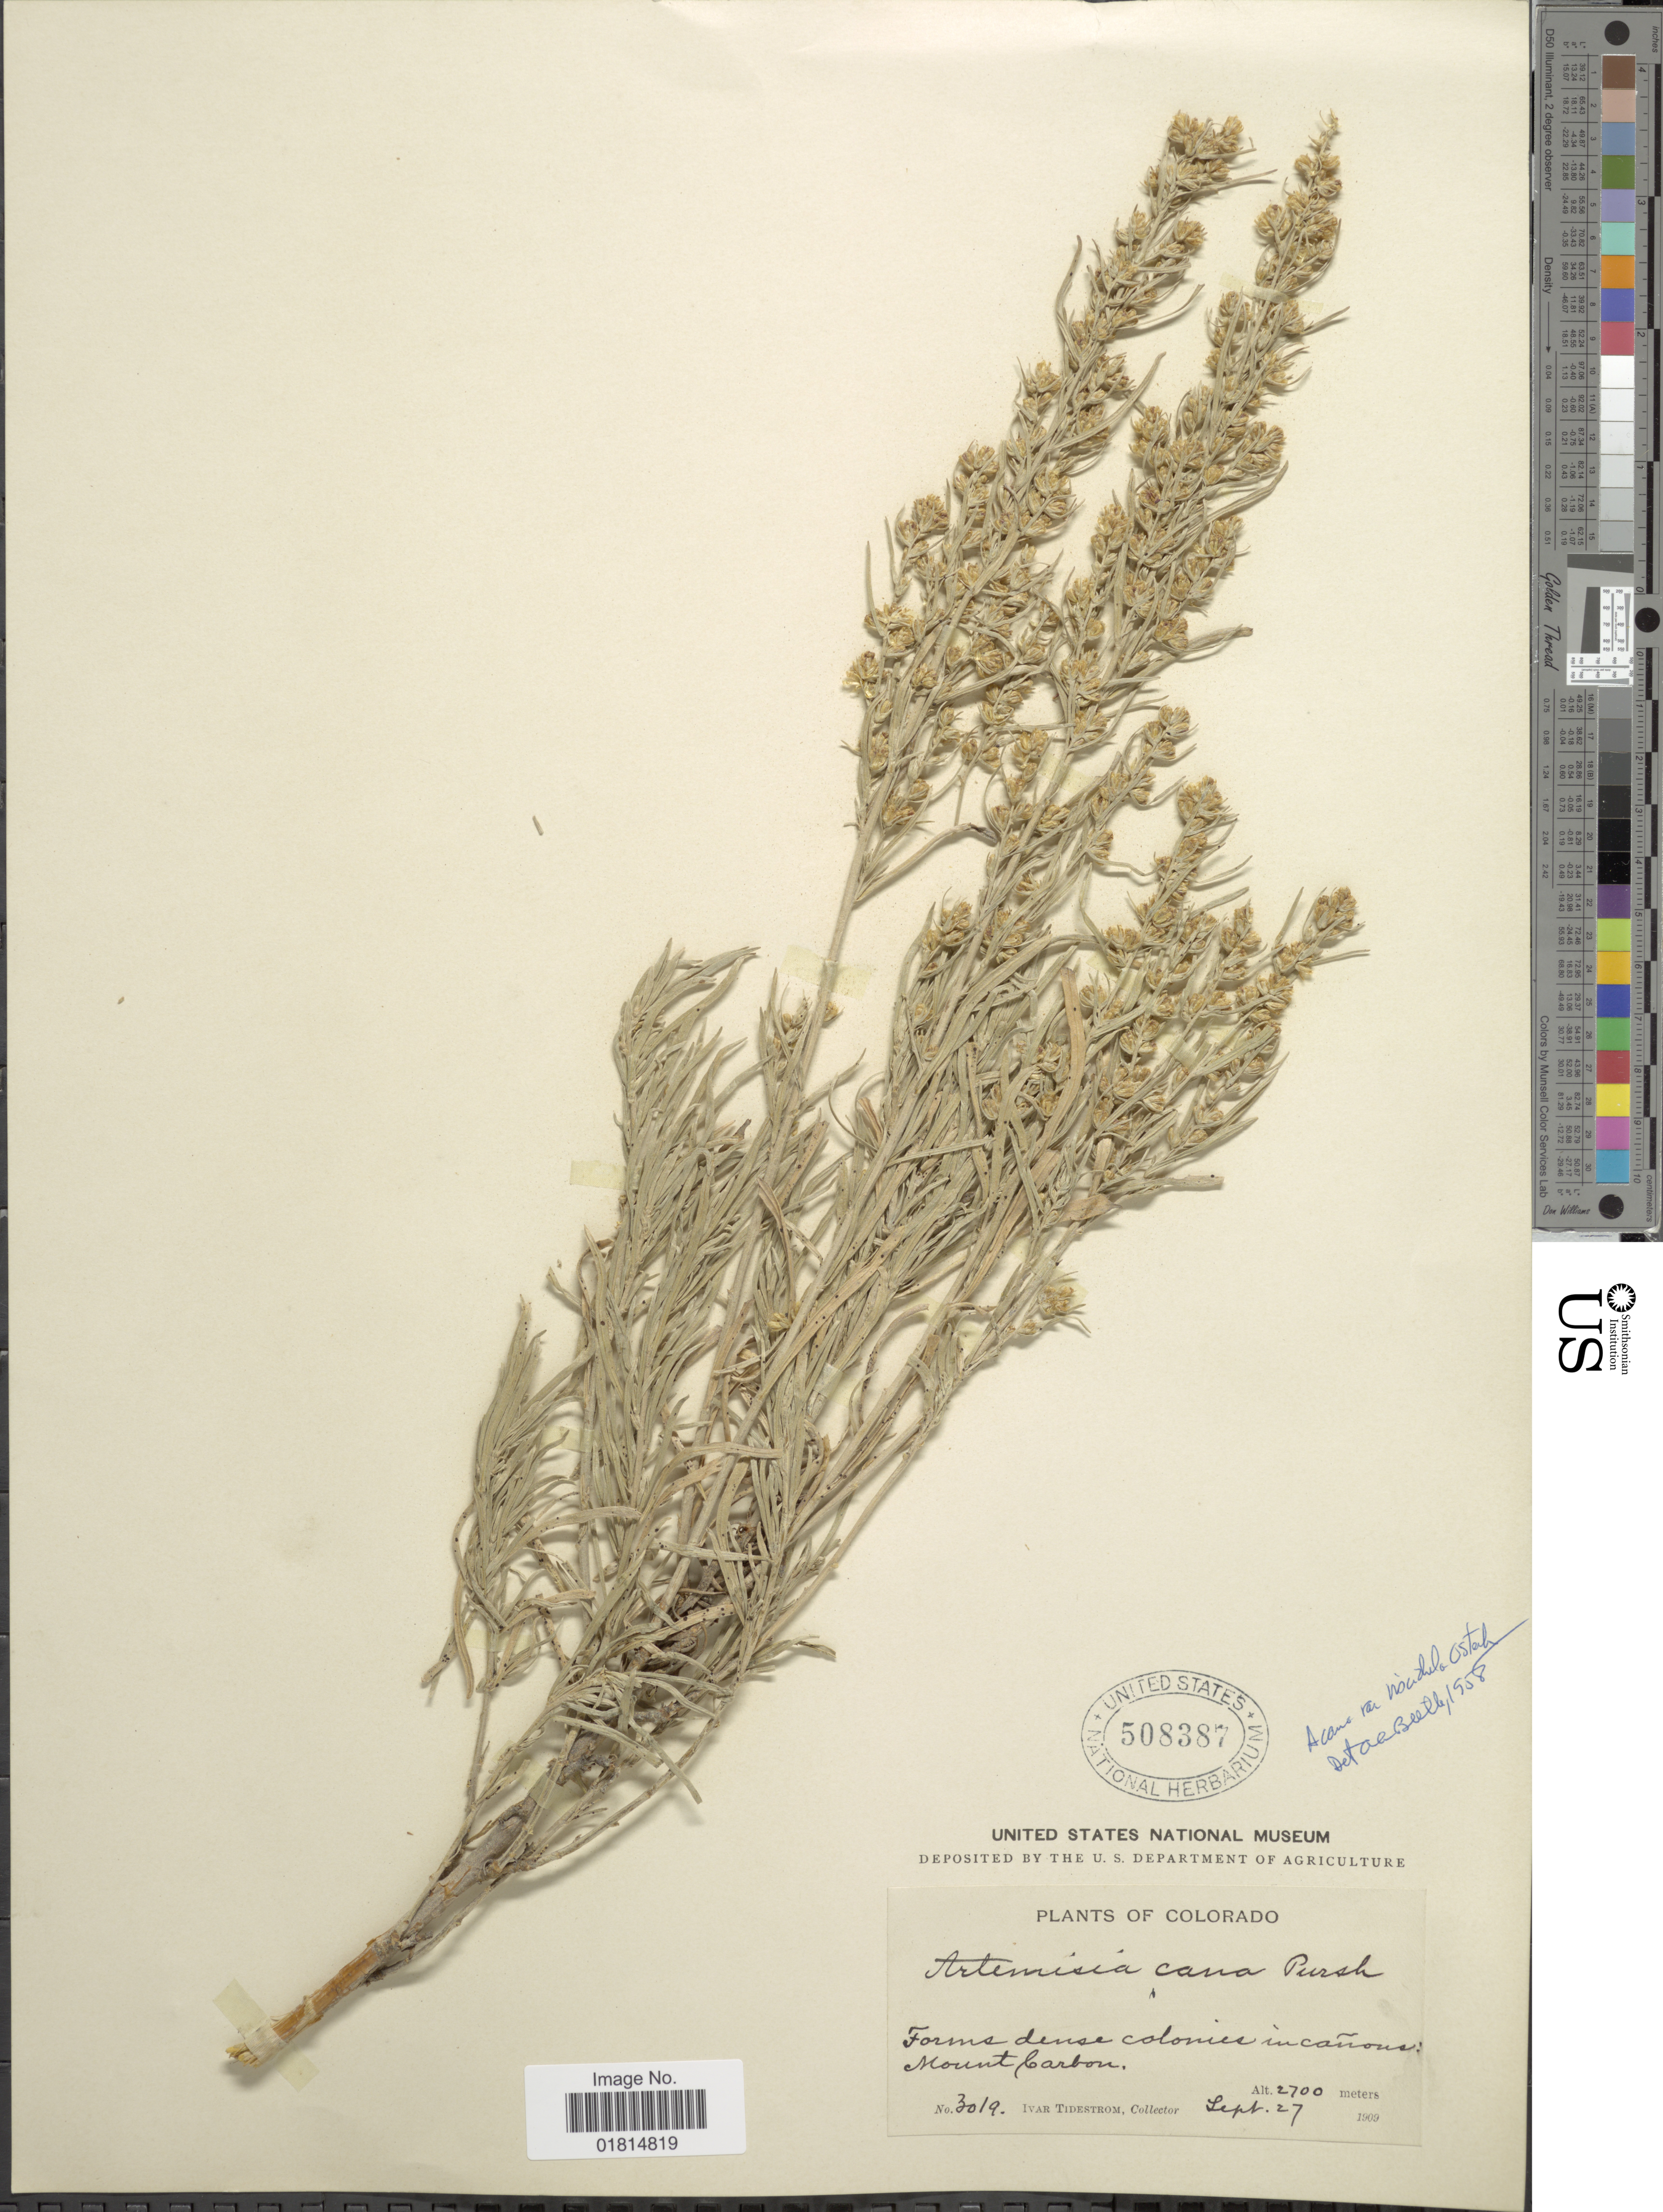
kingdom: Plantae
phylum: Tracheophyta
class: Magnoliopsida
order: Asterales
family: Asteraceae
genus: Artemisia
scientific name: Artemisia cana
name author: Pursh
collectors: I. F. Tidestrom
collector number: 3019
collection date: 1909-09-27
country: United States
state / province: Colorado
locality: Mount Carbon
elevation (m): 2700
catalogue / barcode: US 508387